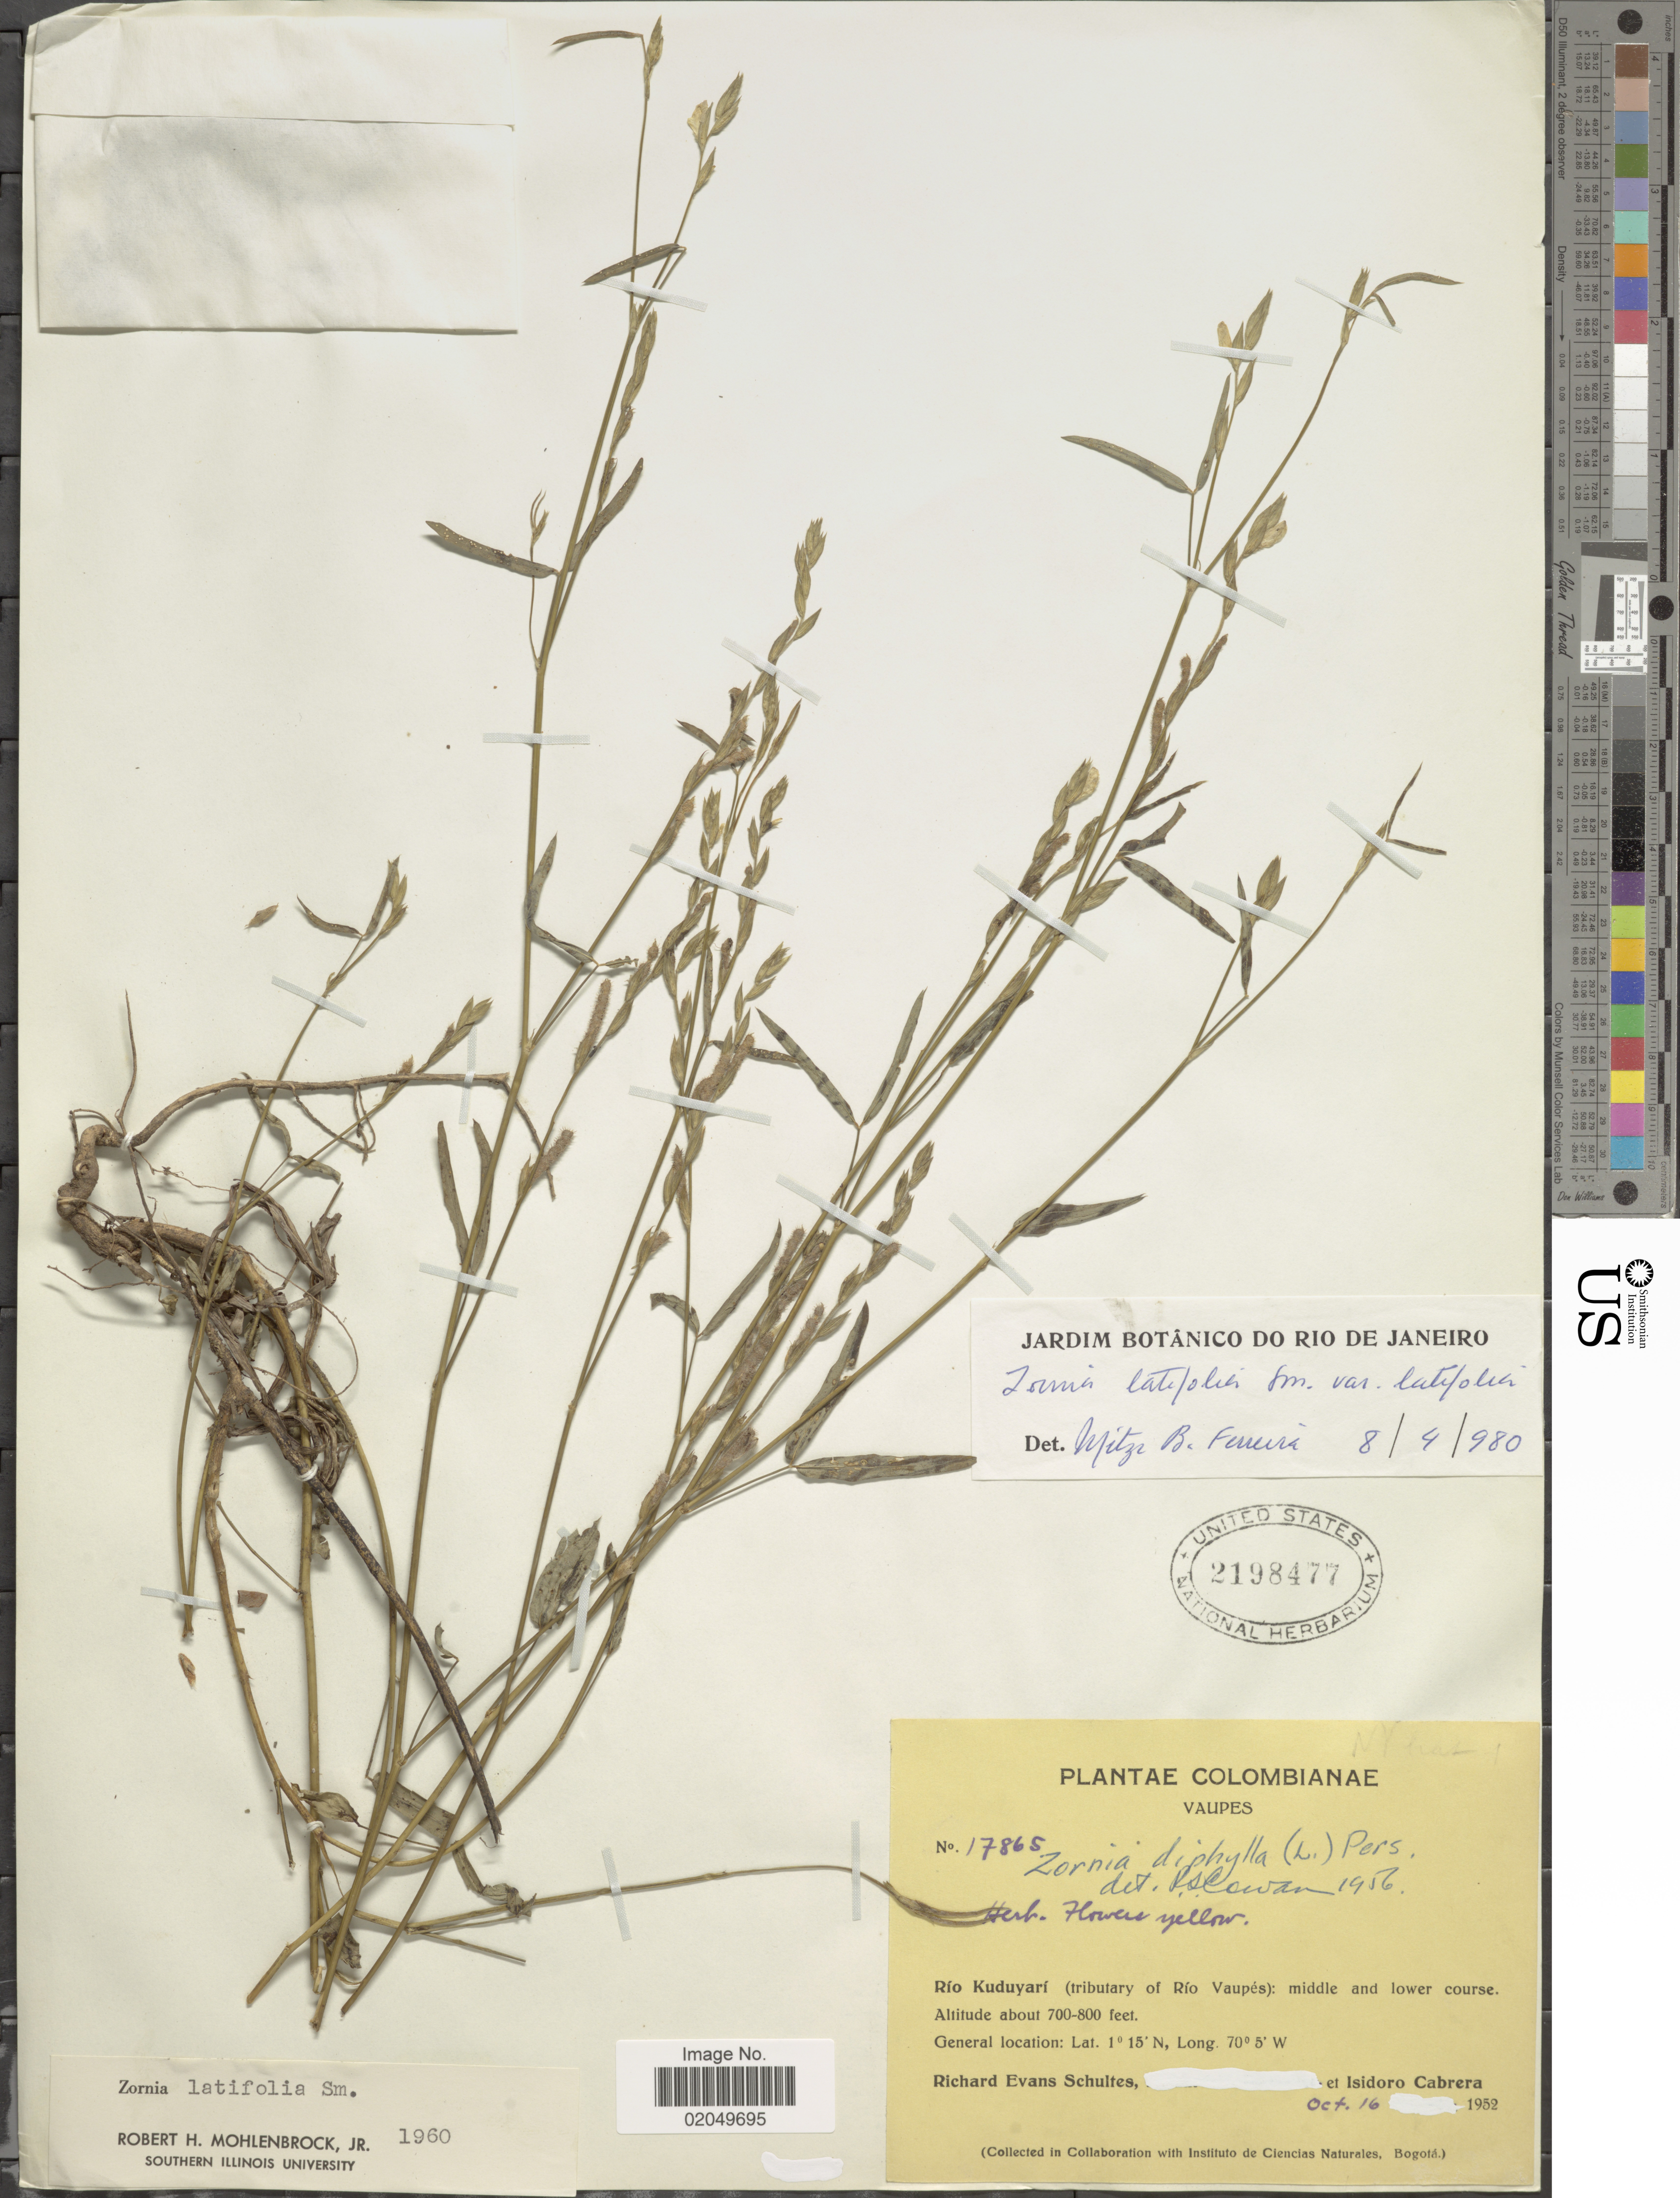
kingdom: Plantae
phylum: Tracheophyta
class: Magnoliopsida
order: Fabales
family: Fabaceae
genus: Zornia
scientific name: Zornia latifolia var. latifolia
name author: Sm.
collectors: R. E. Schultes & I. Cabrera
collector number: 17865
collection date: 1952-10-16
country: Colombia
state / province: Vaupés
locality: Colombianae. Rio Kuduyaro (tributary of Rio Vaupes): middle and lower course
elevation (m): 213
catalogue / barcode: US 2198477